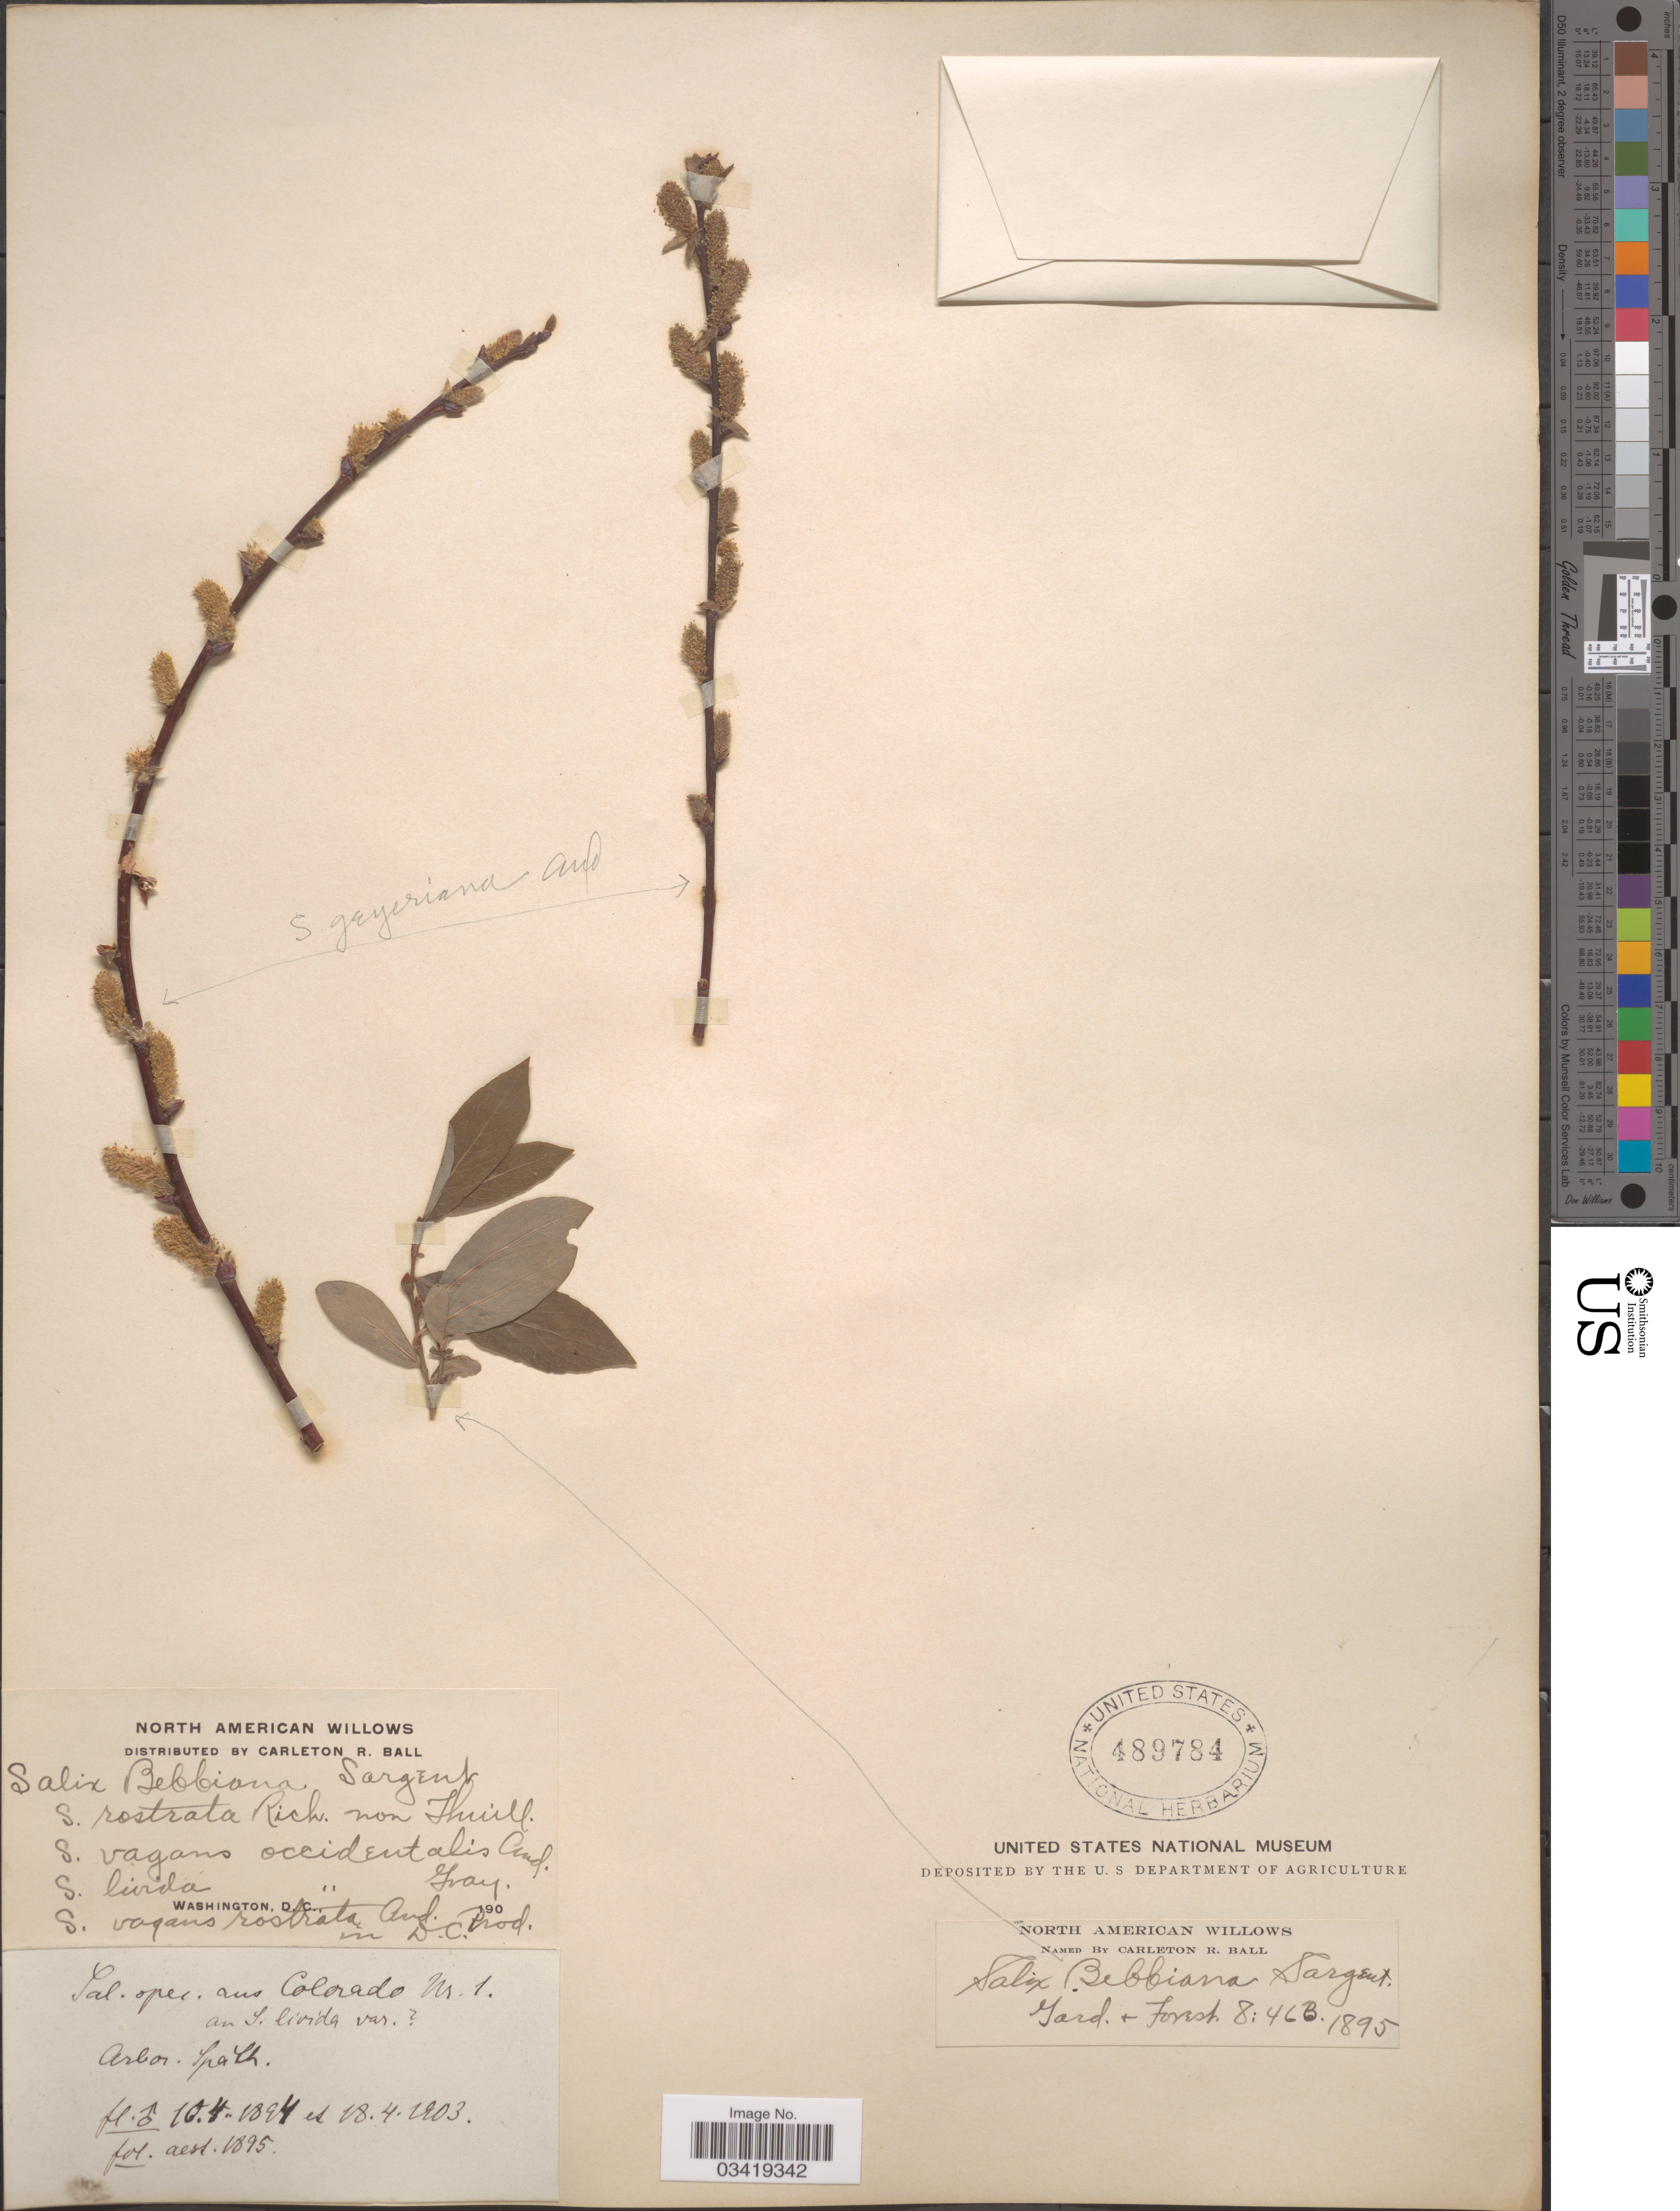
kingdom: Plantae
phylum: Tracheophyta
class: Magnoliopsida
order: Malpighiales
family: Salicaceae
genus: Salix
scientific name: Salix bebbiana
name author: Sarg.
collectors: C. R. Ball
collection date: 1895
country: United States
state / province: District of Columbia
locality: Washington, D. C. Yard + Forest 8:46B [unsure placement].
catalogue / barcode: US 489784